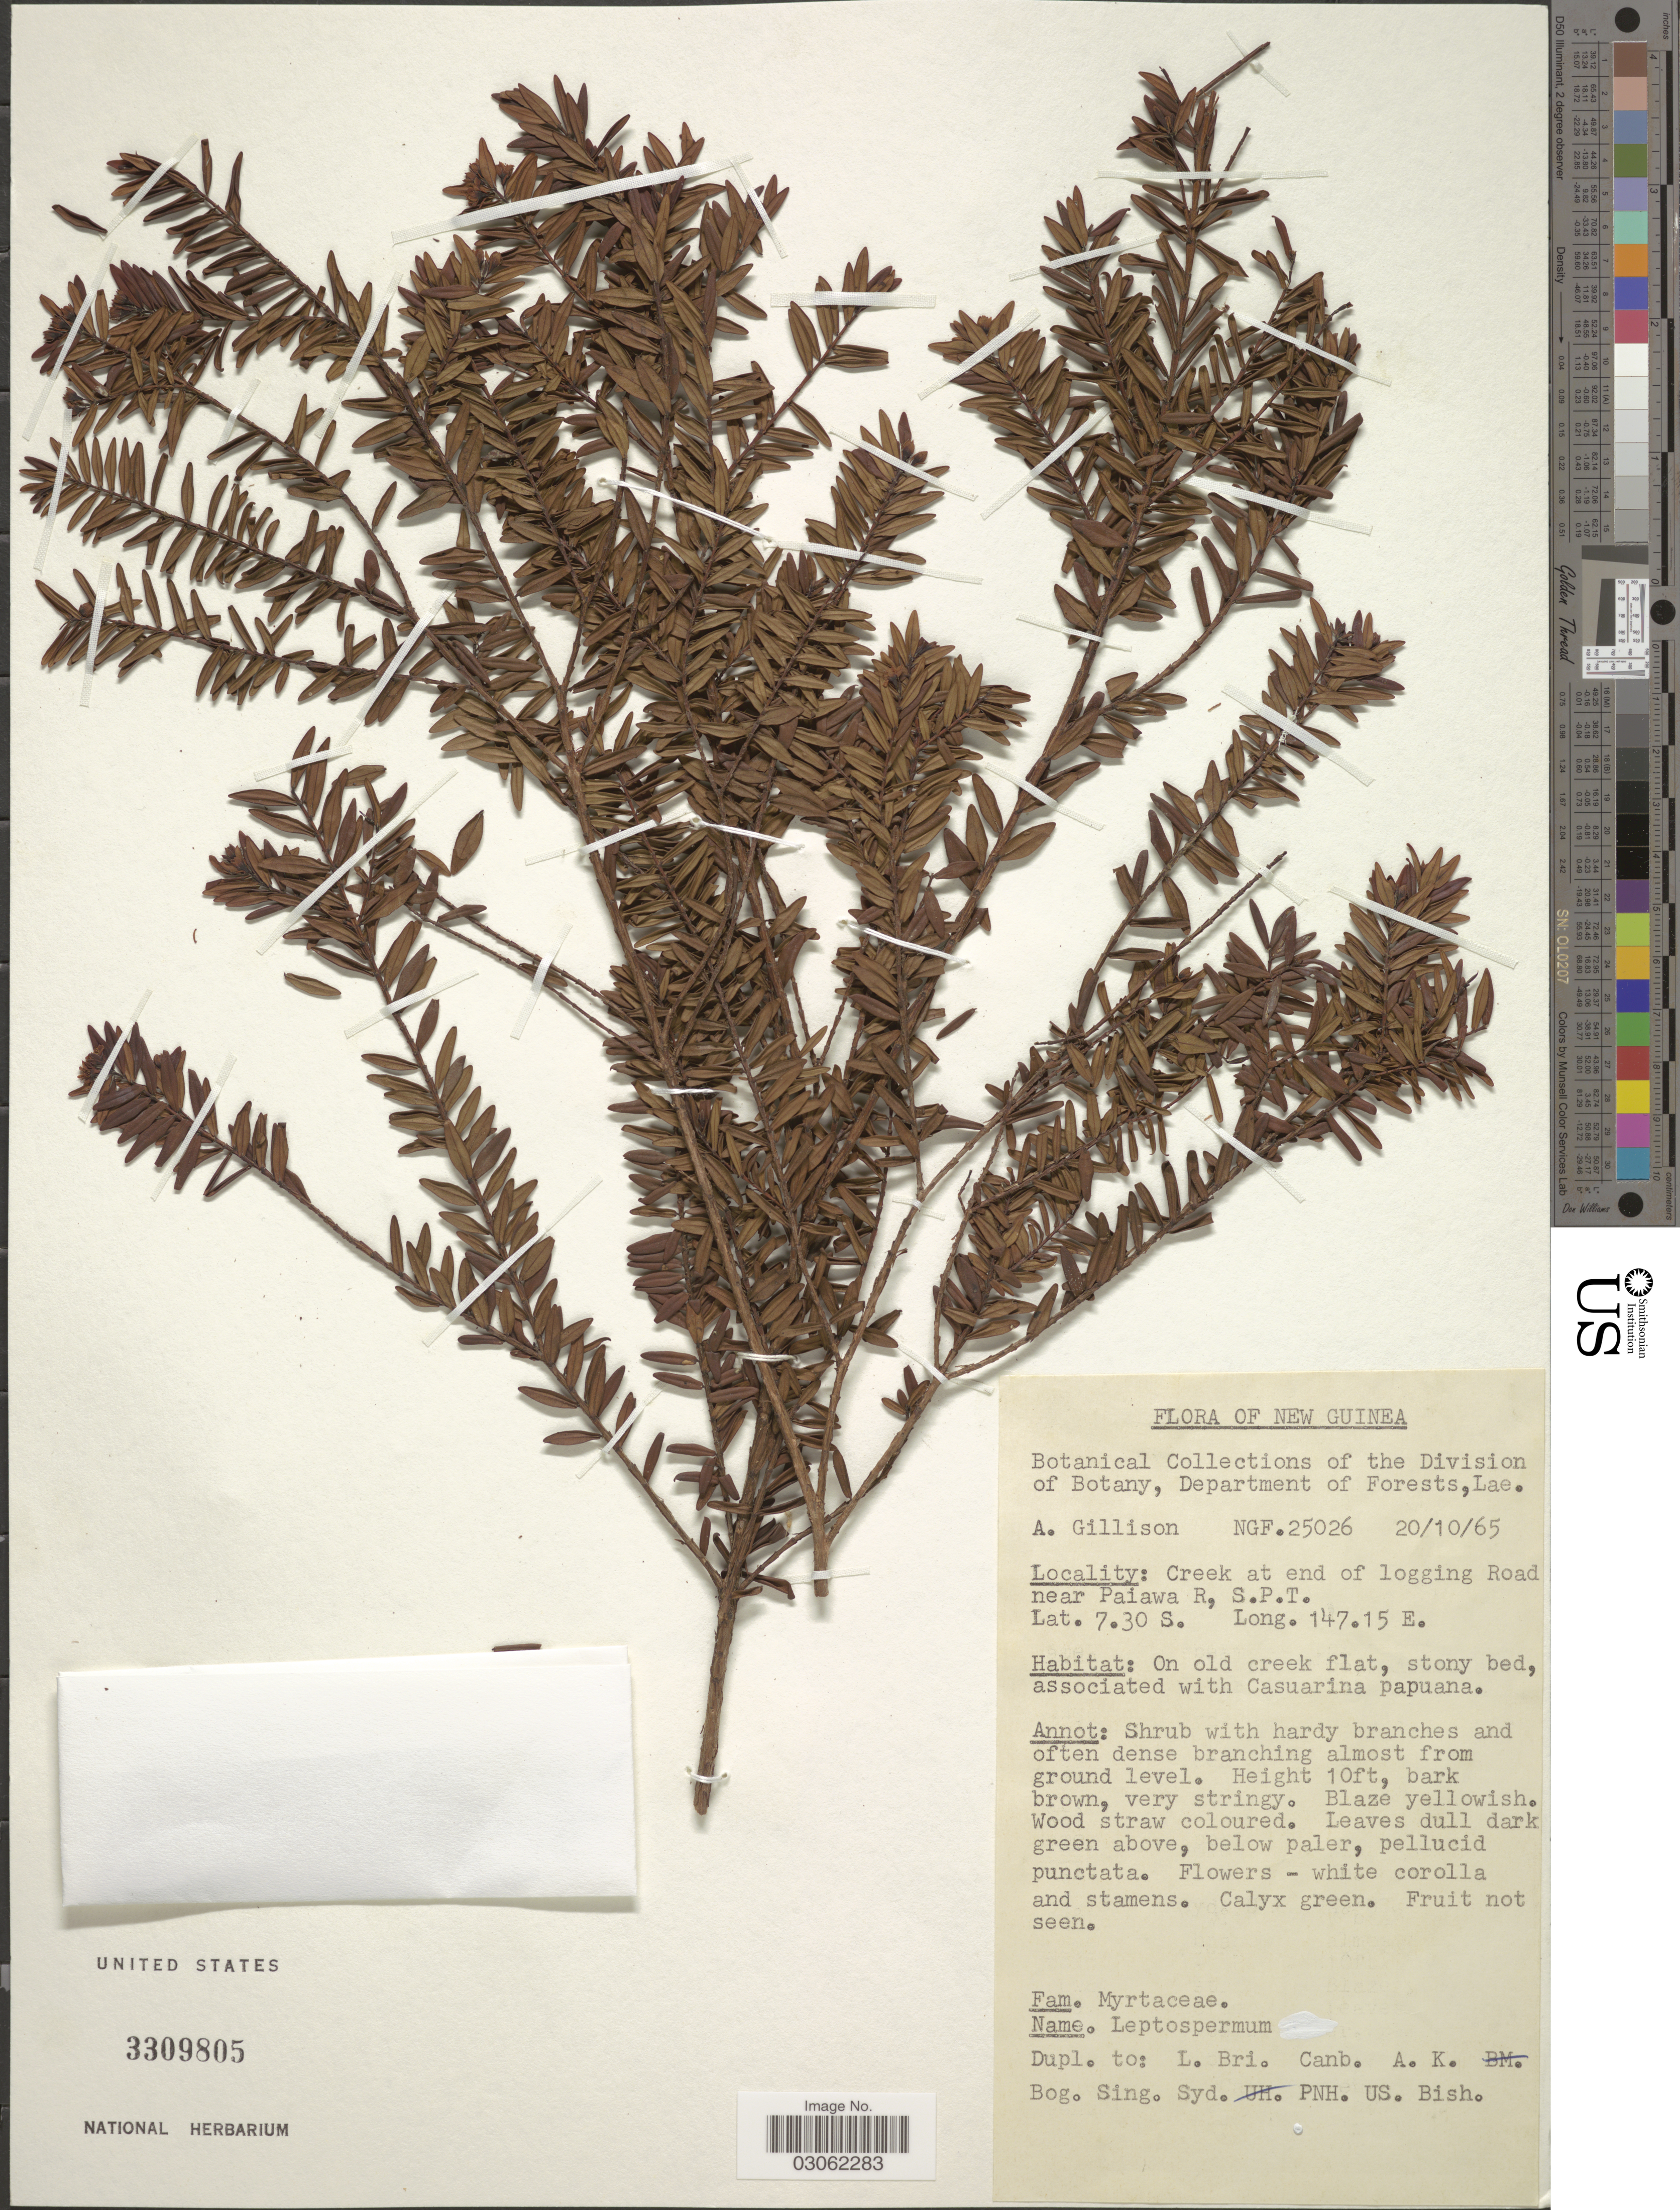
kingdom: Plantae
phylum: Tracheophyta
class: Magnoliopsida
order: Myrtales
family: Myrtaceae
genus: Leptospermum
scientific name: Leptospermum sp.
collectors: A. Gillison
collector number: NGF. 25026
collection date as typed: Transcribed d/m/y: 20/10/65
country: Papua New Guinea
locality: New Guinea. Creek at end of logging Road near Paiawa R, S.P.T.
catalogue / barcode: US 3309805